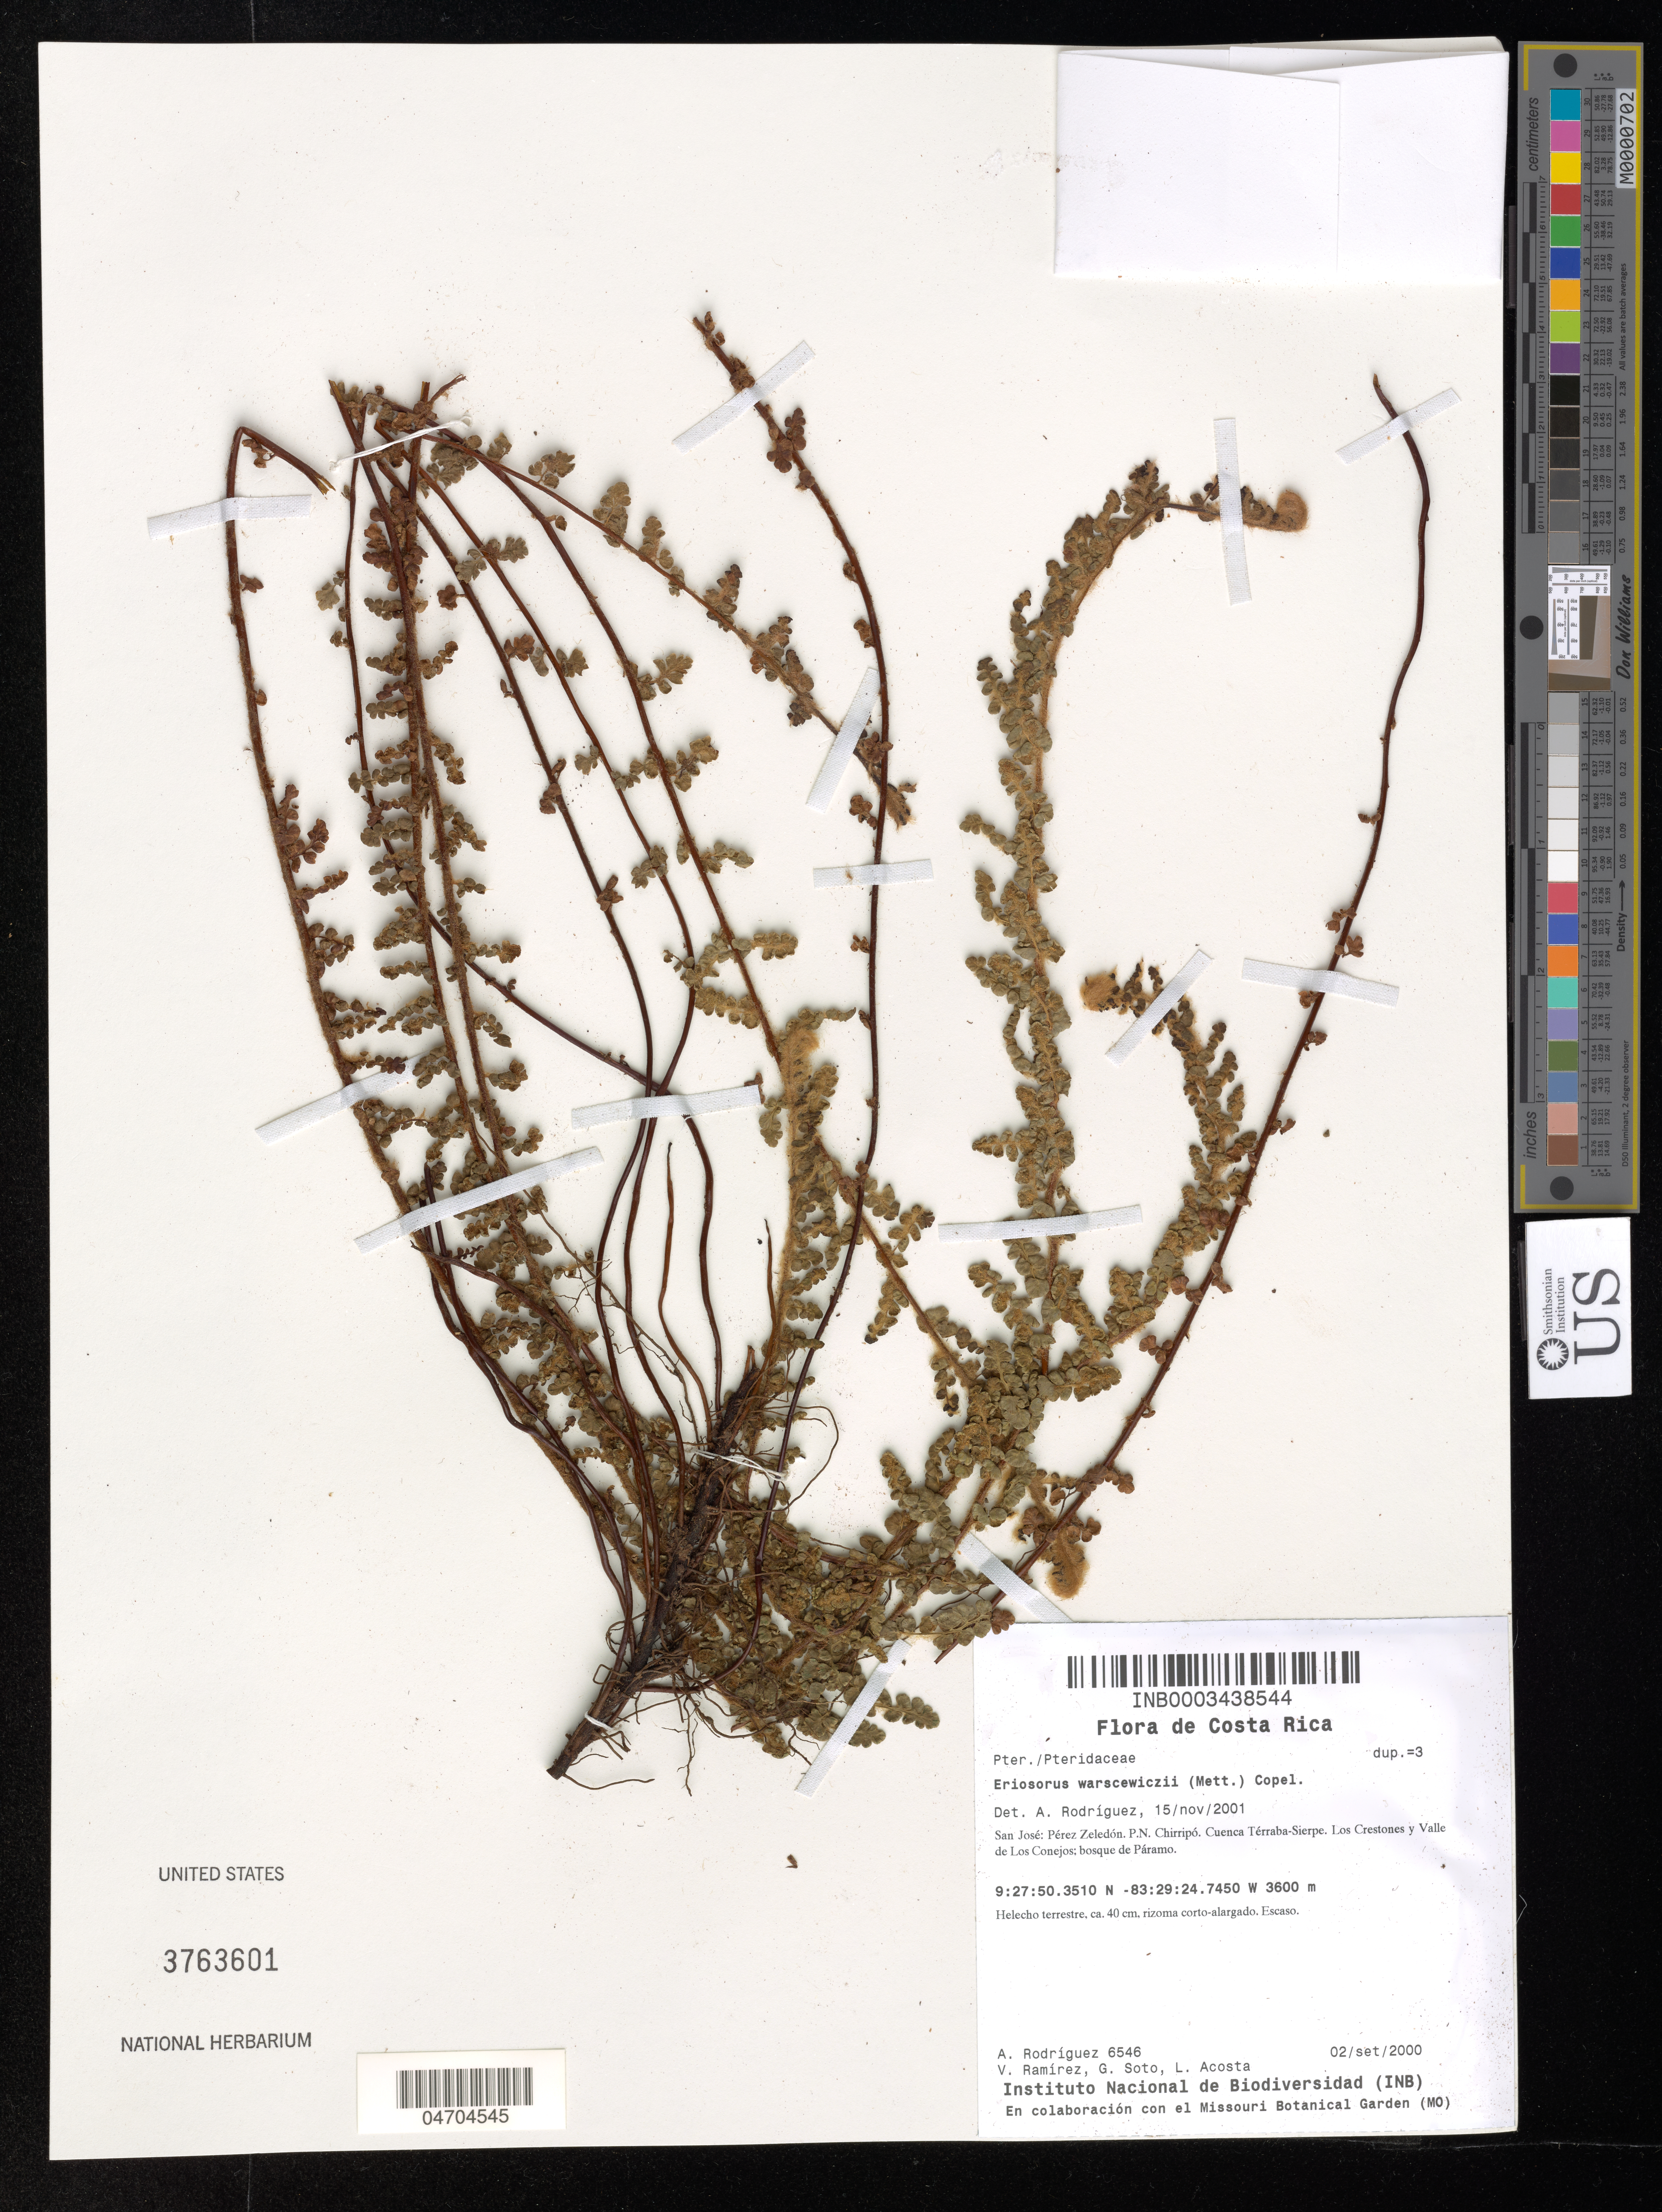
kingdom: Plantae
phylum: Tracheophyta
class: Polypodiopsida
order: Polypodiales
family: Pteridaceae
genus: Jamesonia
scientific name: Jamesonia warscewiczii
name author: (Mett.) Christenh.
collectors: A. Rodríguez, V. Ramirez, G. Soto & L. Acosta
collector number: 6546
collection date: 2000-09-02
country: Costa Rica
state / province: San José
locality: Pérez Zeledón. P. N. Chirripó. Cuenca Térraba-Sierpe. Los Crestones y Valle de Los Conejos; bosque de Páramo.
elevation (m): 3600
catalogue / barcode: US 3763601